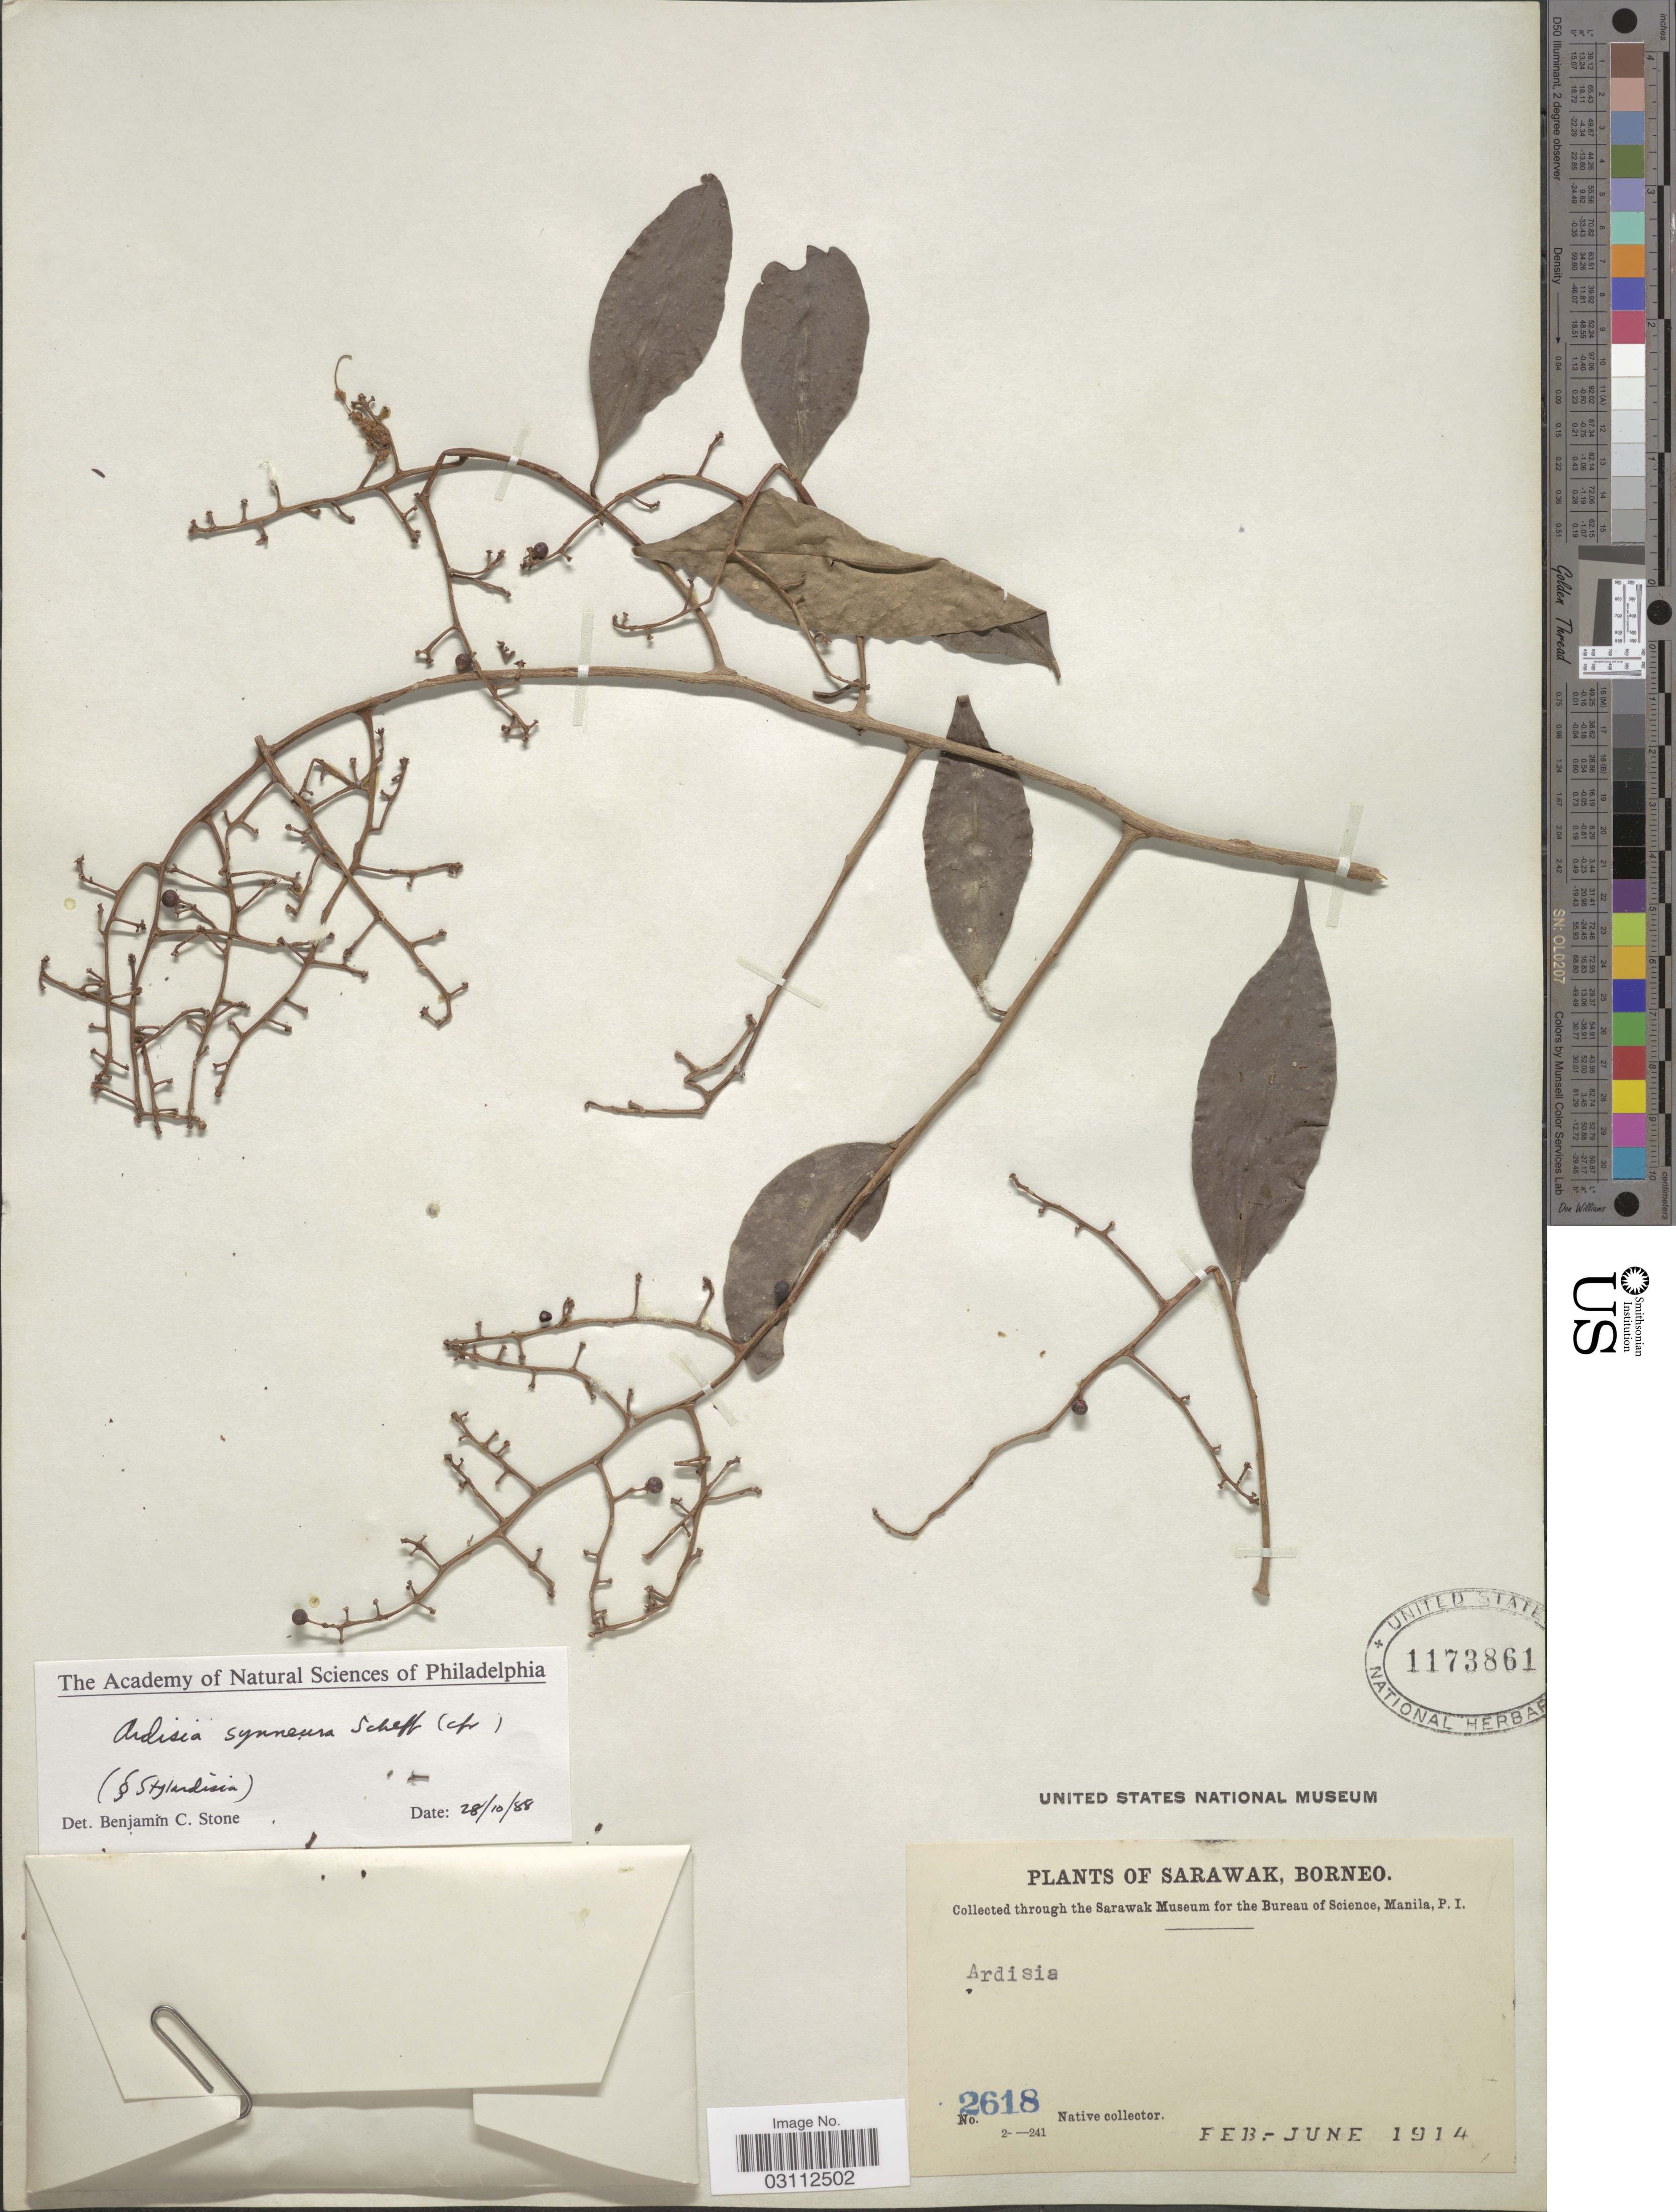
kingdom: Plantae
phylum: Tracheophyta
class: Magnoliopsida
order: Ericales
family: Primulaceae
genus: Ardisia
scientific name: Ardisia synneura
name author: Scheff.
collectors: Native collector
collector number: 2618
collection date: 1914-02/1914-06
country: Malaysia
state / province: Sarawak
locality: Borneo.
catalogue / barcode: US 1173861